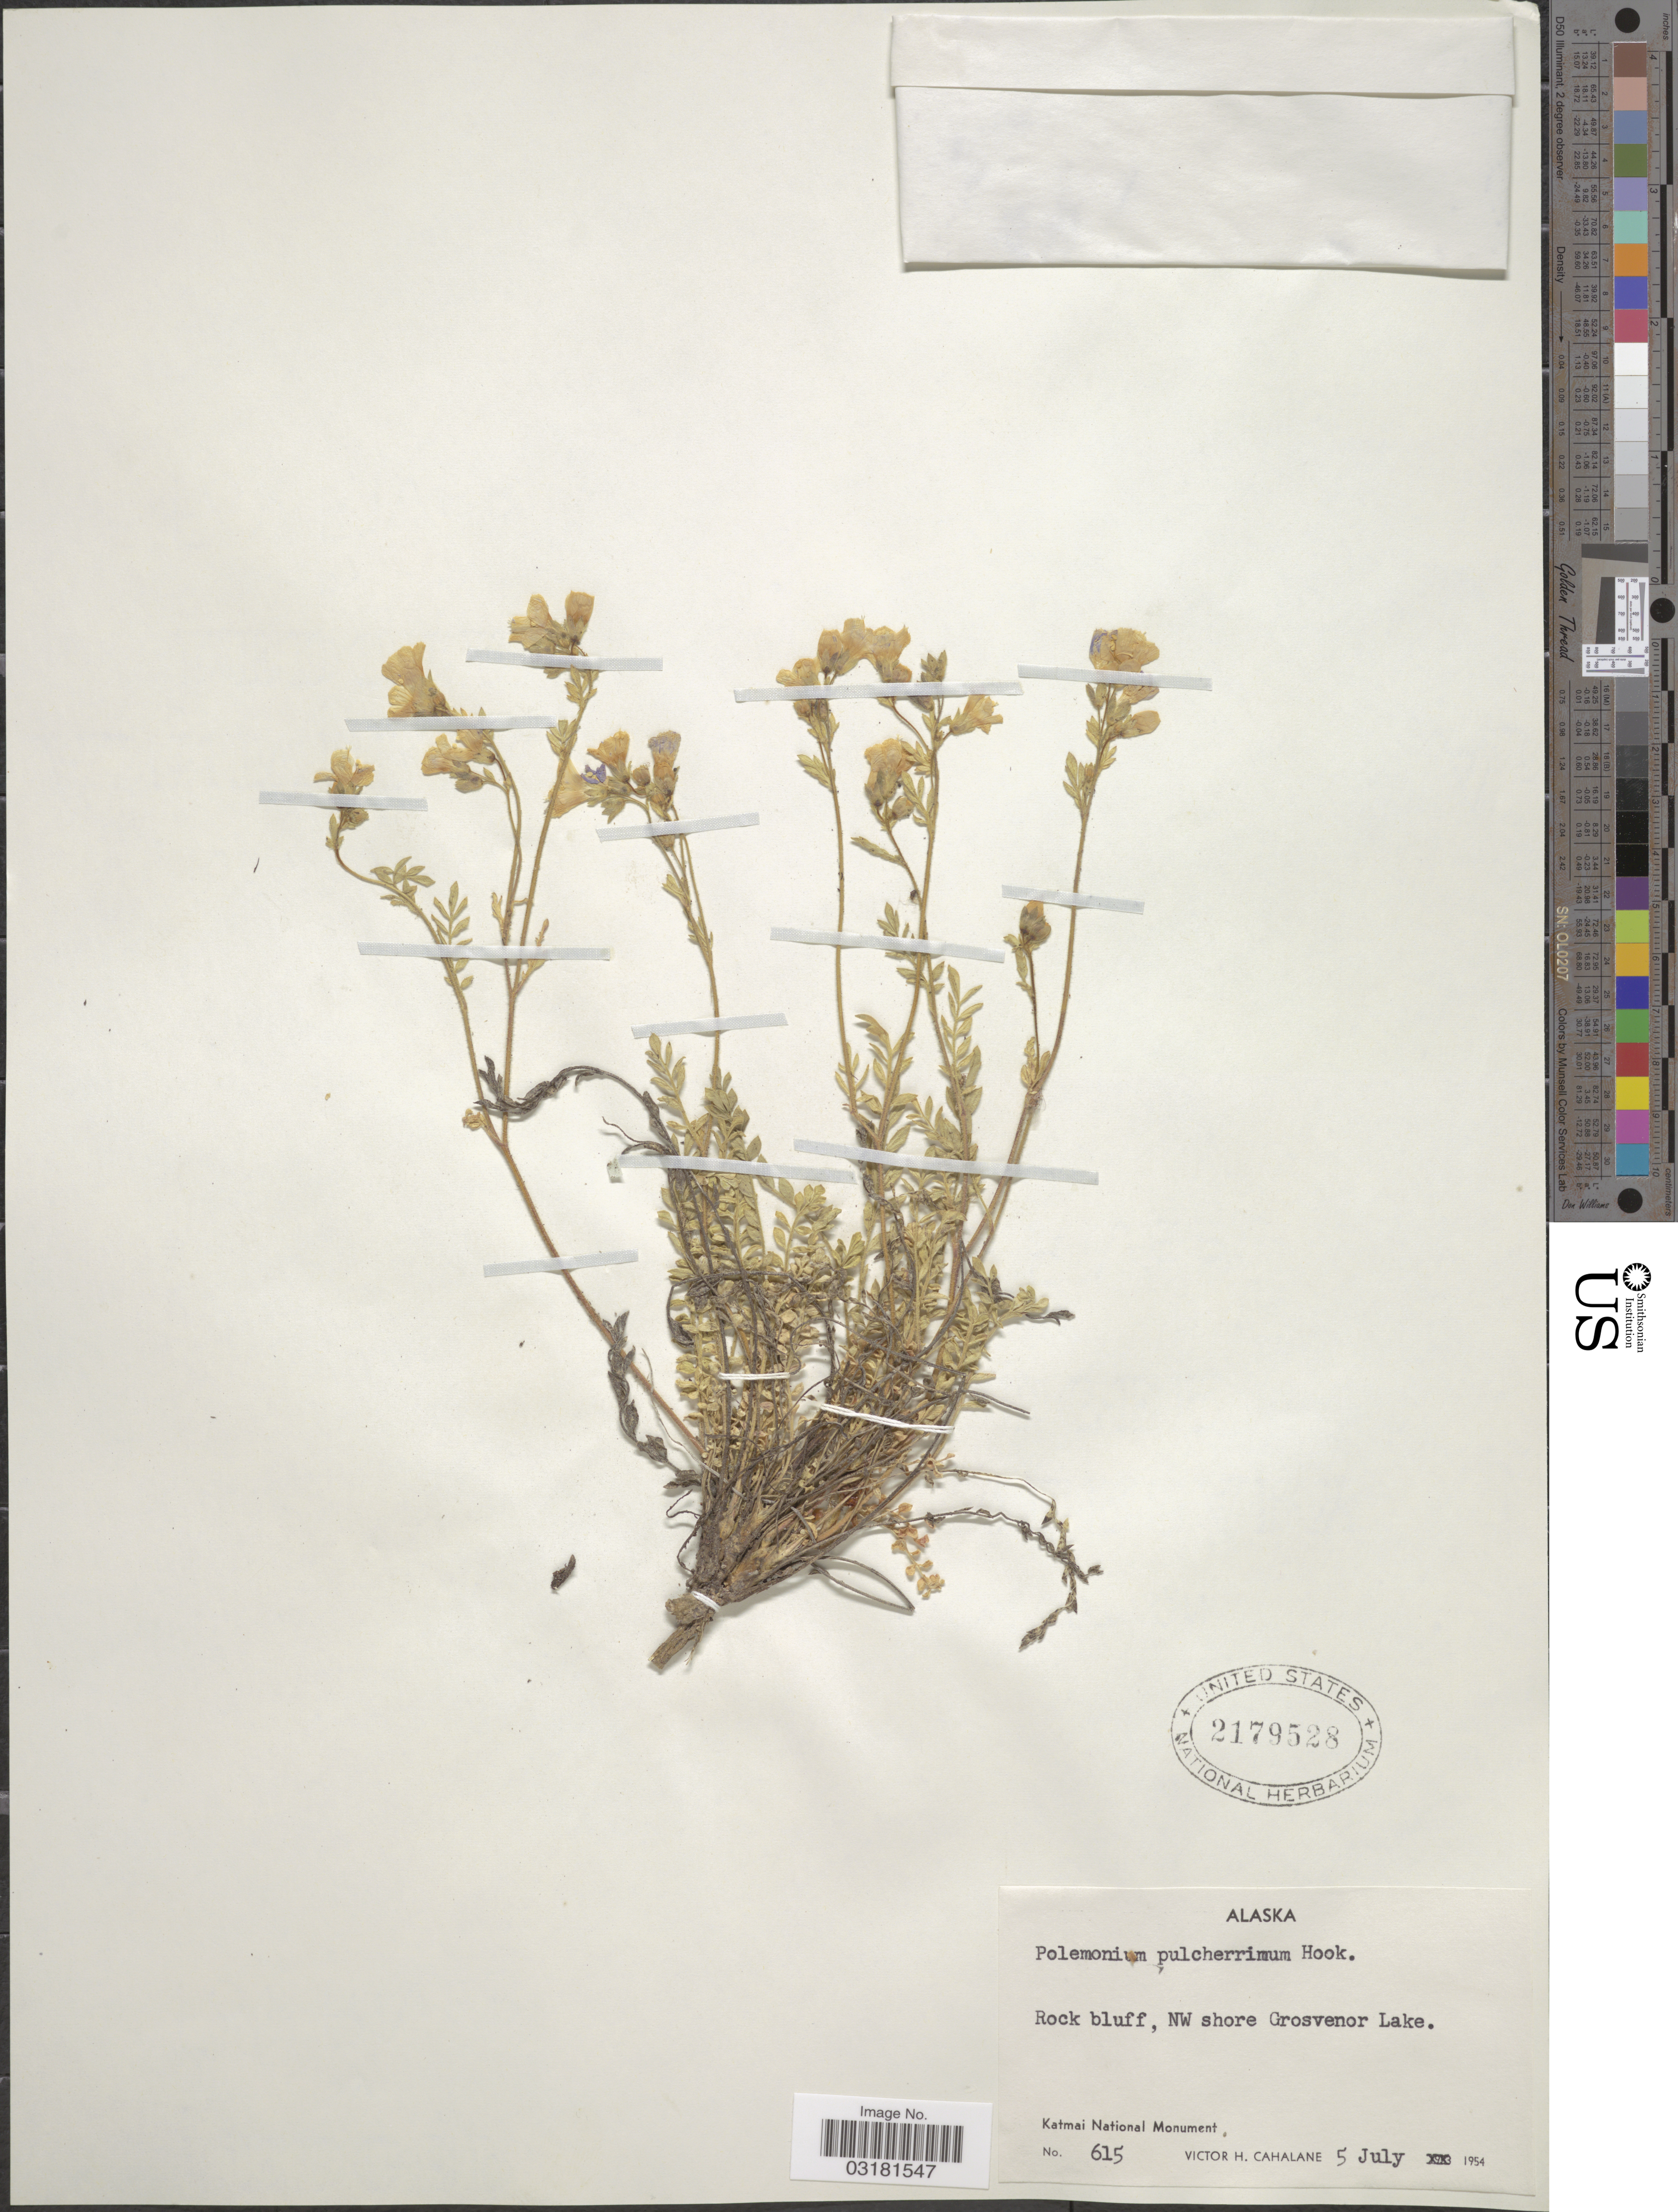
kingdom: Plantae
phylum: Tracheophyta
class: Magnoliopsida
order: Ericales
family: Polemoniaceae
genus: Polemonium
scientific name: Polemonium pulcherrimum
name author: Hook.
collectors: V. Cahalane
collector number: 615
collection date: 1954-07-05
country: United States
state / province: Alaska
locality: Rock bluff, NW shore Grosvenor Lake. Katmai National Monument.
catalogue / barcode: US 2179528